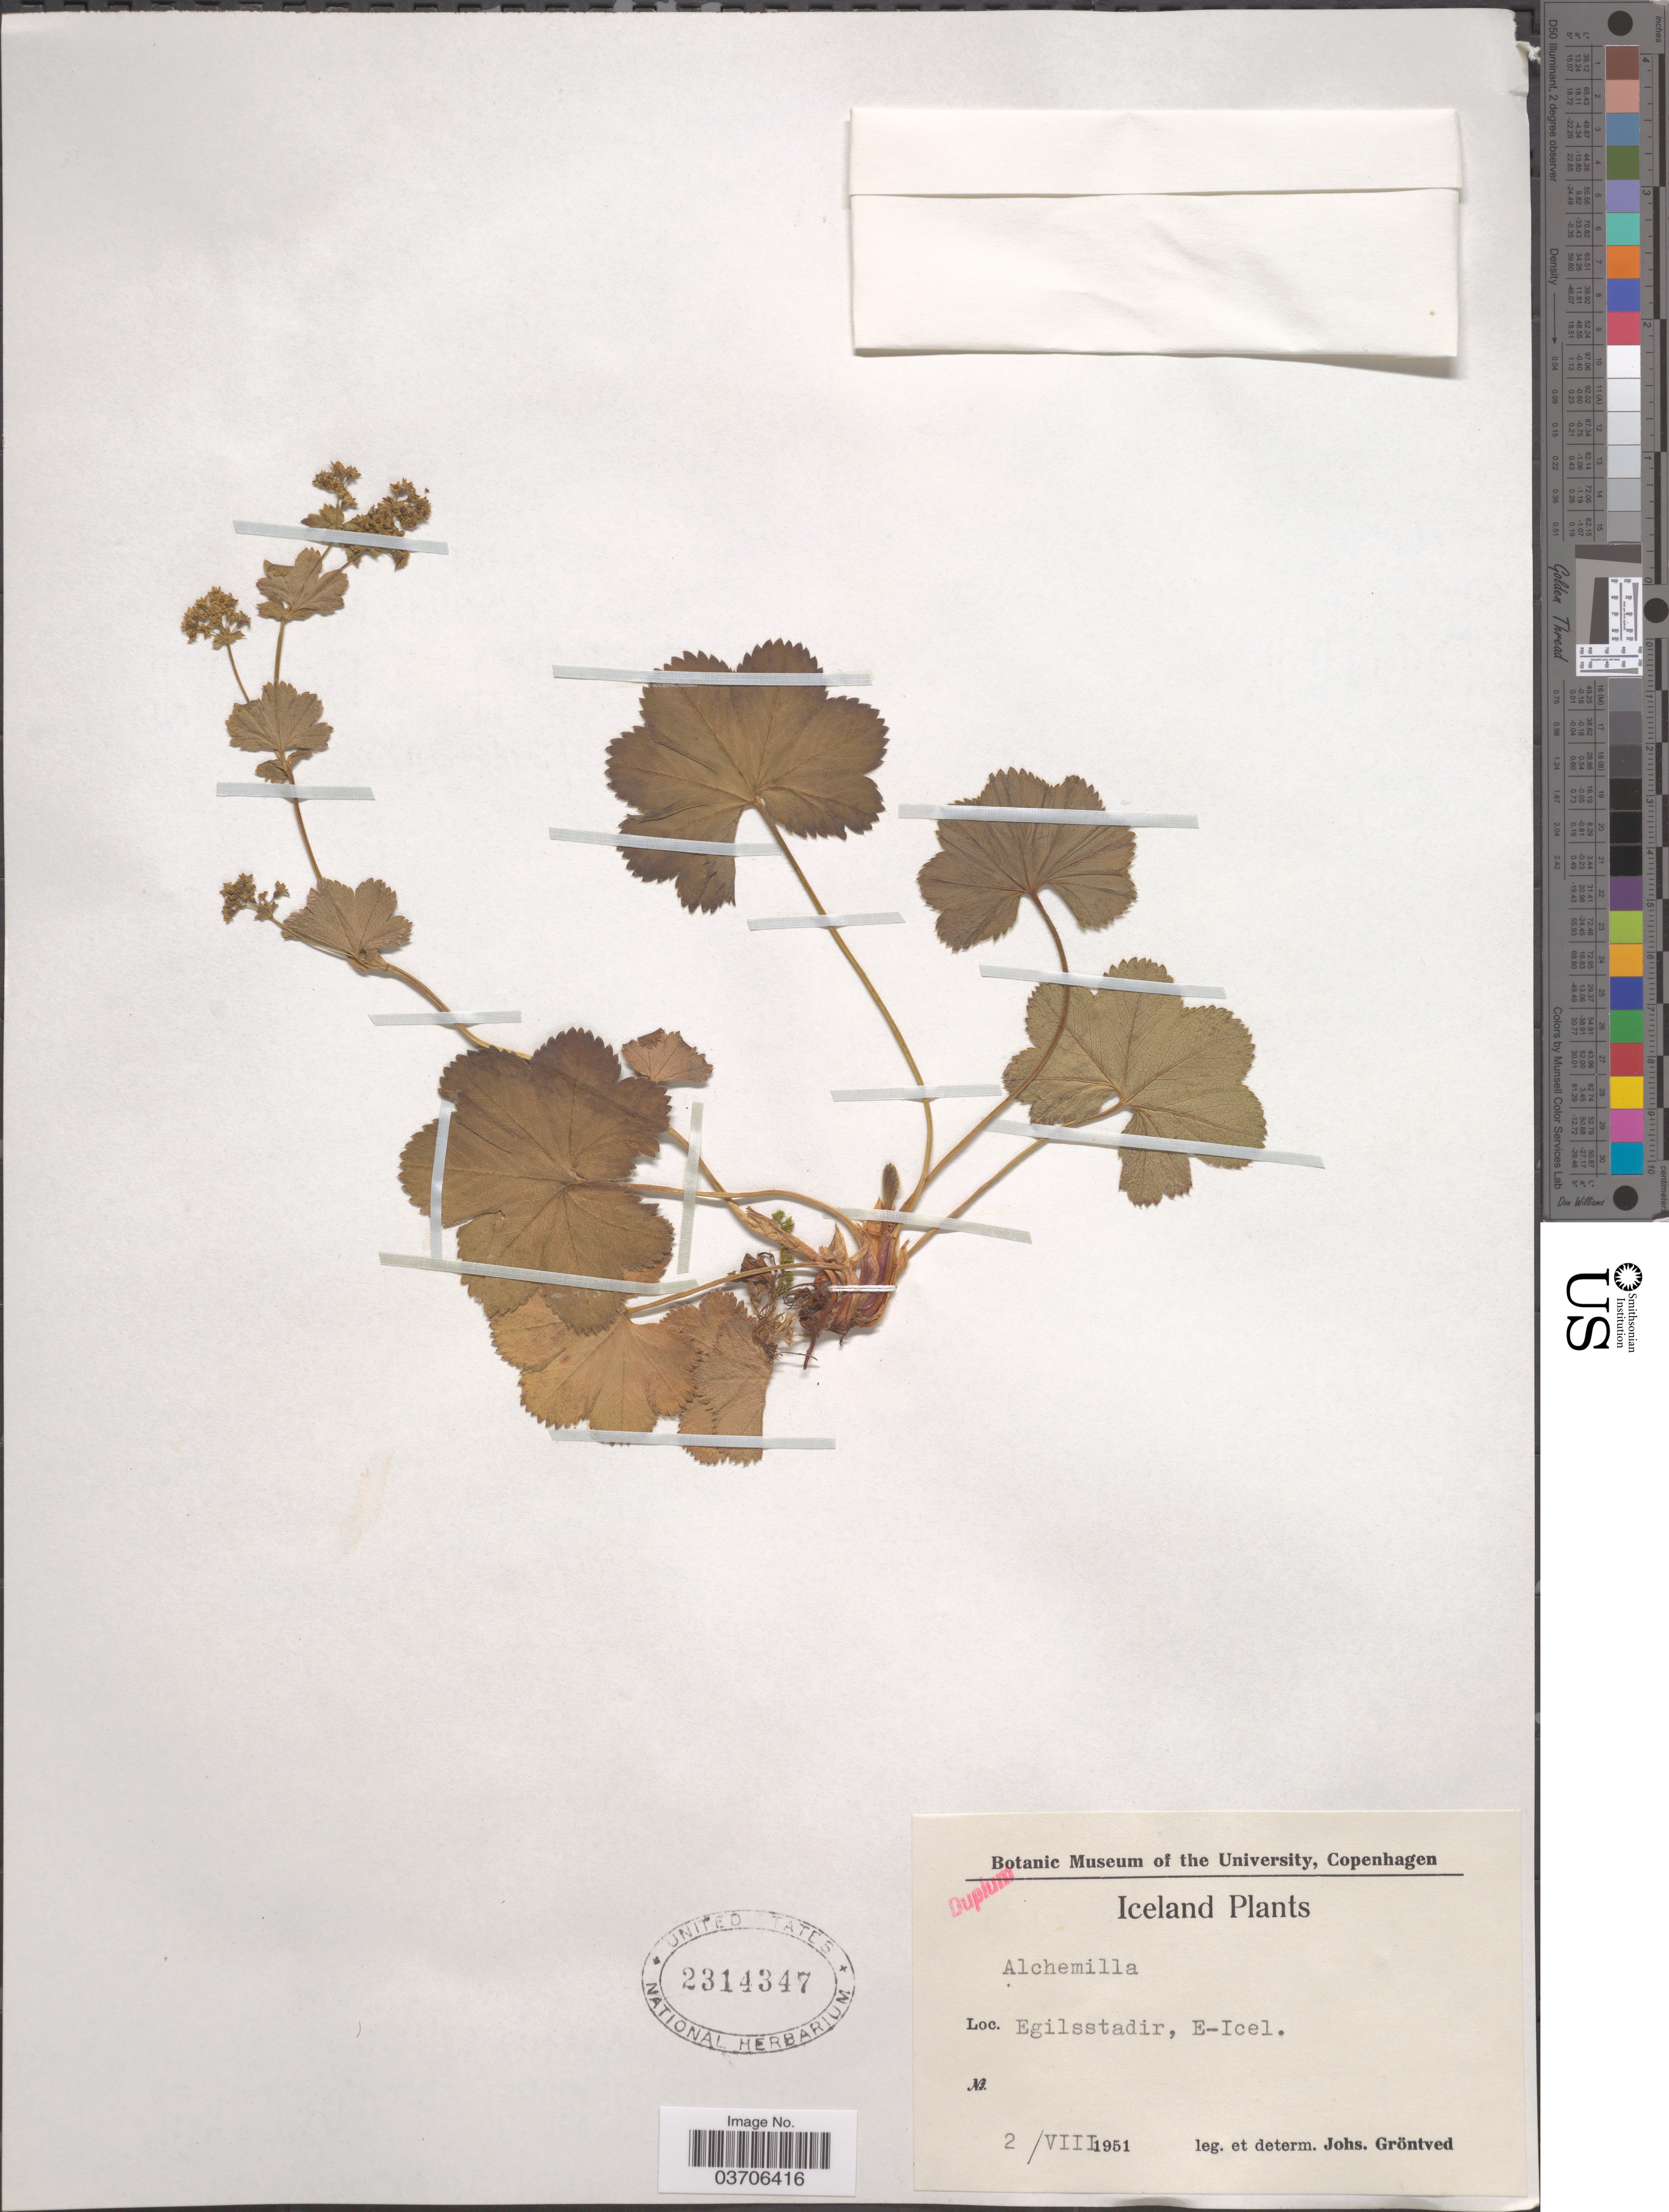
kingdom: Plantae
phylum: Tracheophyta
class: Magnoliopsida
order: Rosales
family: Rosaceae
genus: Alchemilla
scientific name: Alchemilla sp.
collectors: J. Grøntved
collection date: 1951-08-02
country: Iceland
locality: Egilsstadir, E-Icel.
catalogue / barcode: US 2314347